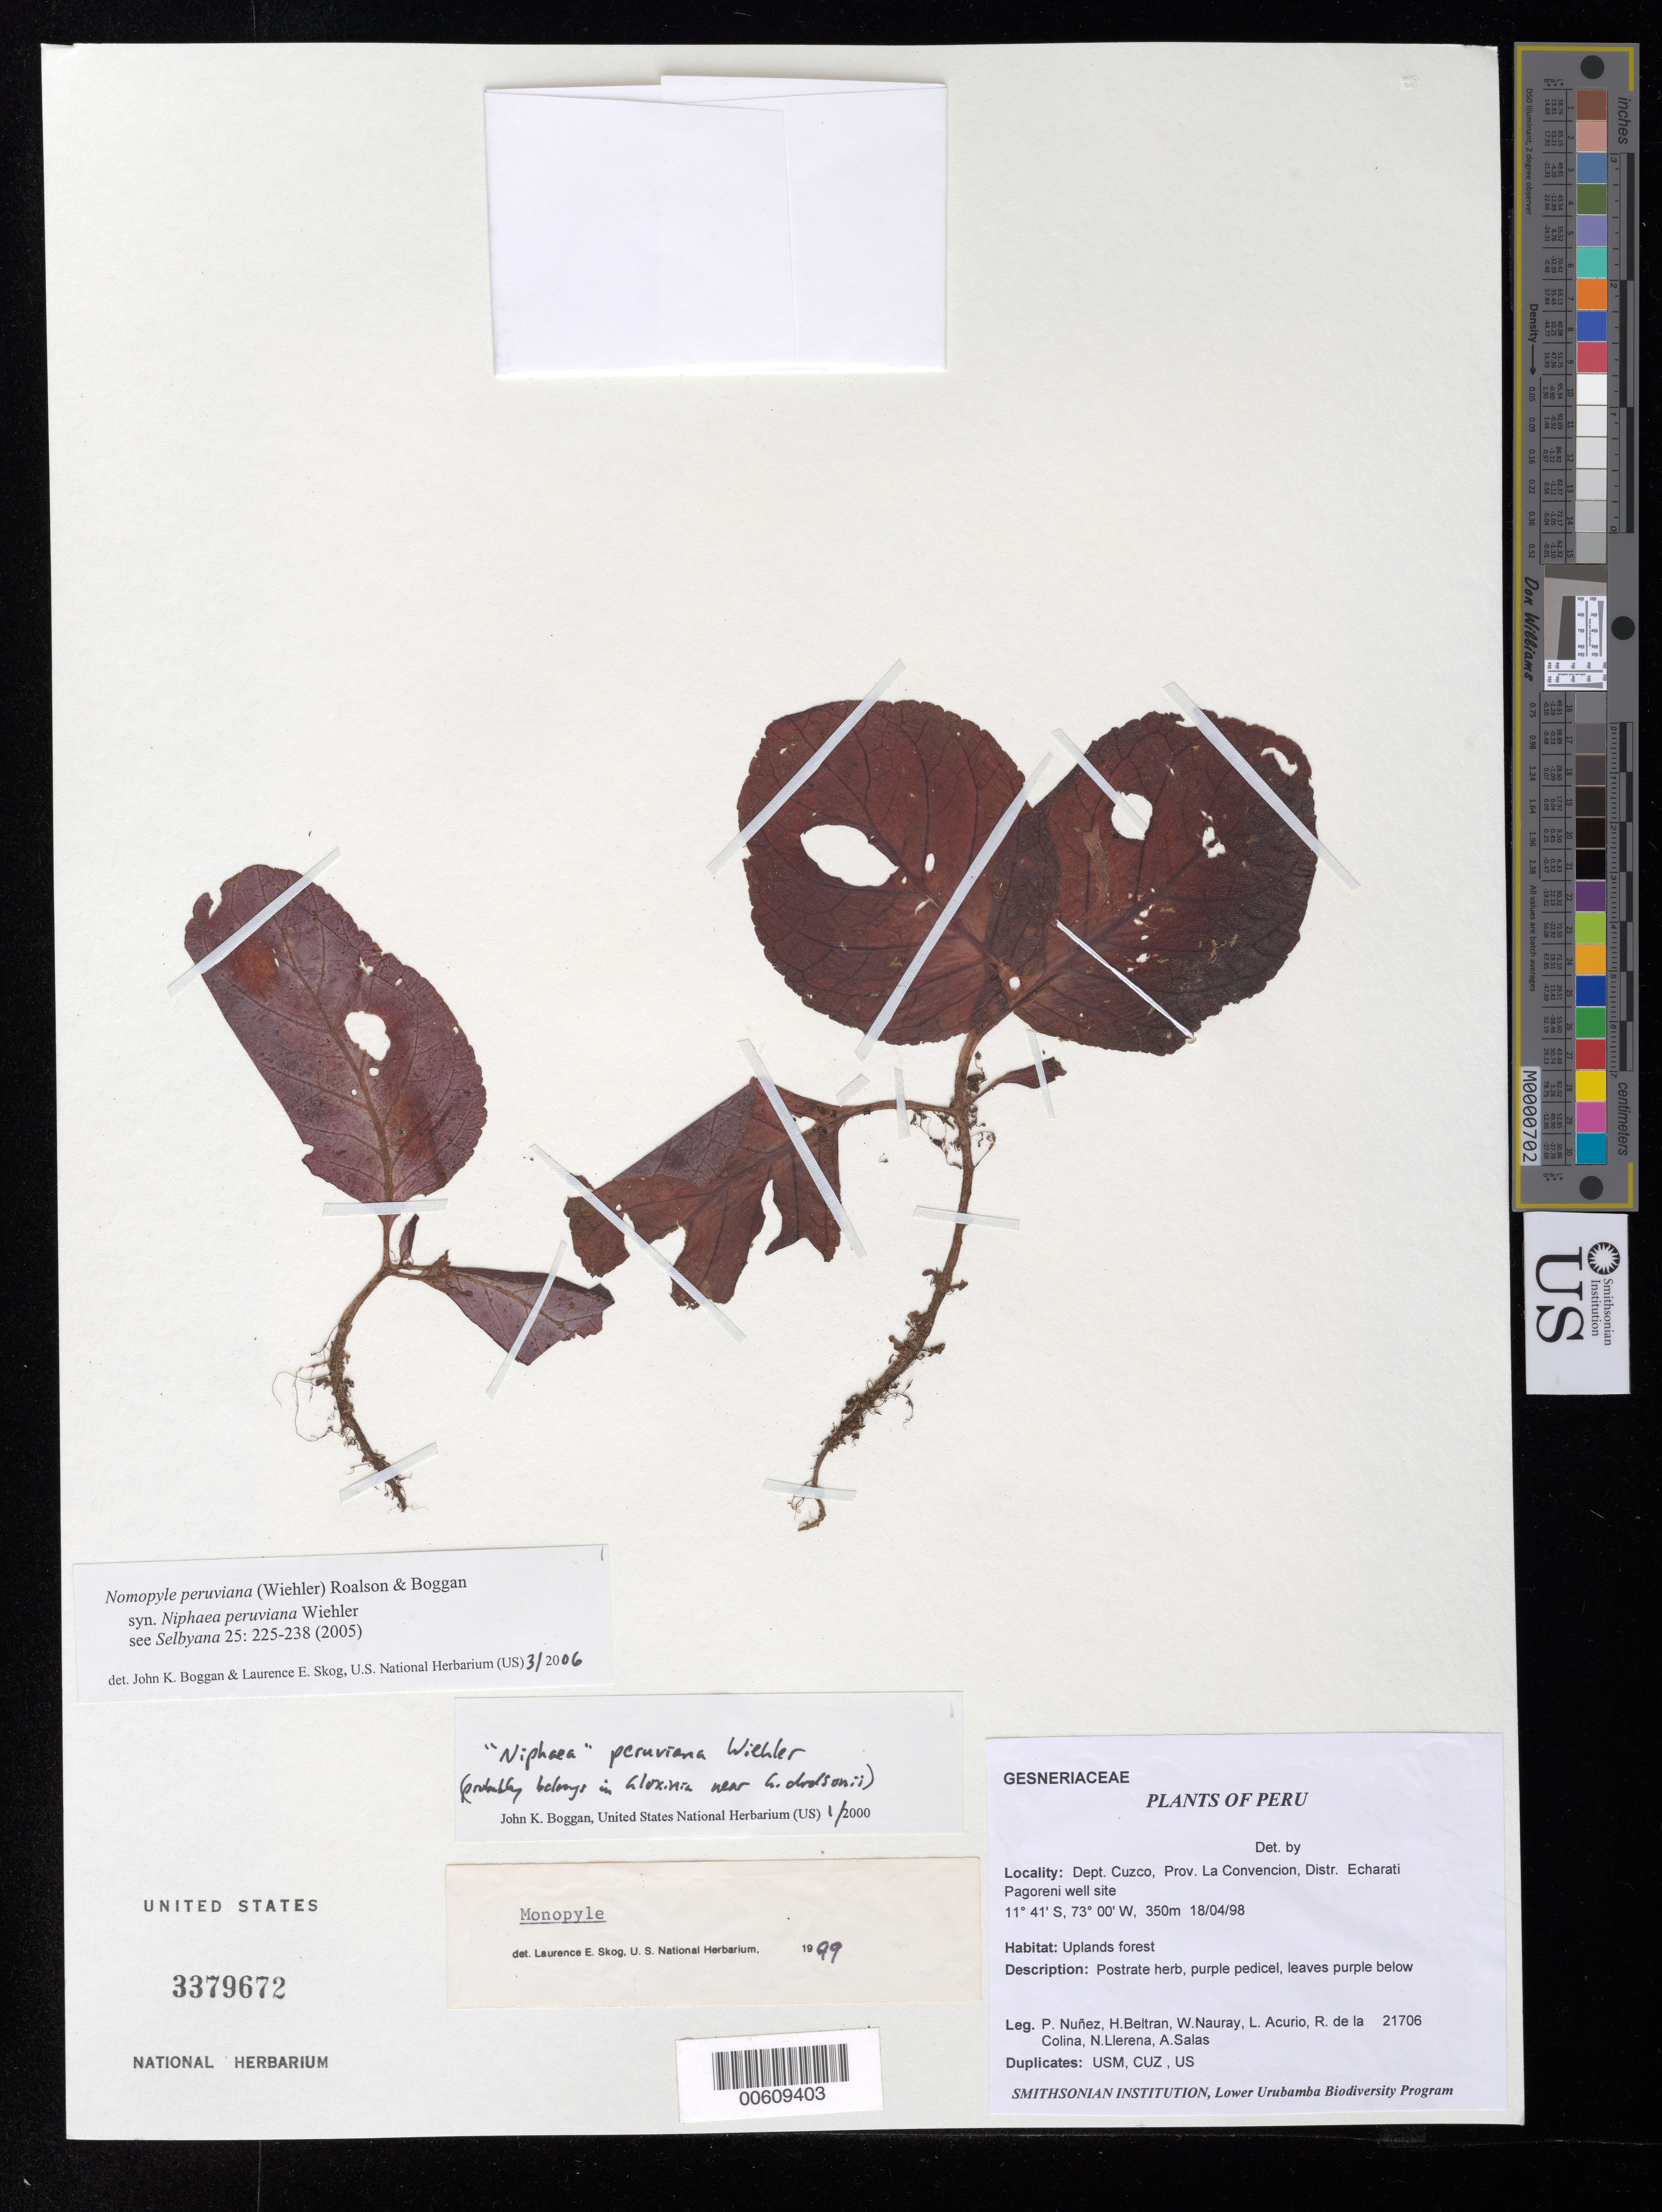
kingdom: Plantae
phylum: Tracheophyta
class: Magnoliopsida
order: Lamiales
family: Gesneriaceae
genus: Nomopyle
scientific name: Nomopyle peruviana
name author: (Wiehler) Roalson & Boggan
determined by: Boggan, J. K.; Skog, L. E.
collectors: P. Núñez V., H. Beltran, W. Nauray, L. Acurio, R. de La Colina, N. Llerena & A. Salas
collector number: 21706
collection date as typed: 18 Apr 1998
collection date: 1998-04-18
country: Peru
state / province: Cusco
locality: Prov. La Convencion; Dtto. Echarati, Pagoreni well site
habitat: Uplands forest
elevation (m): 350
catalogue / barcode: US 3379672